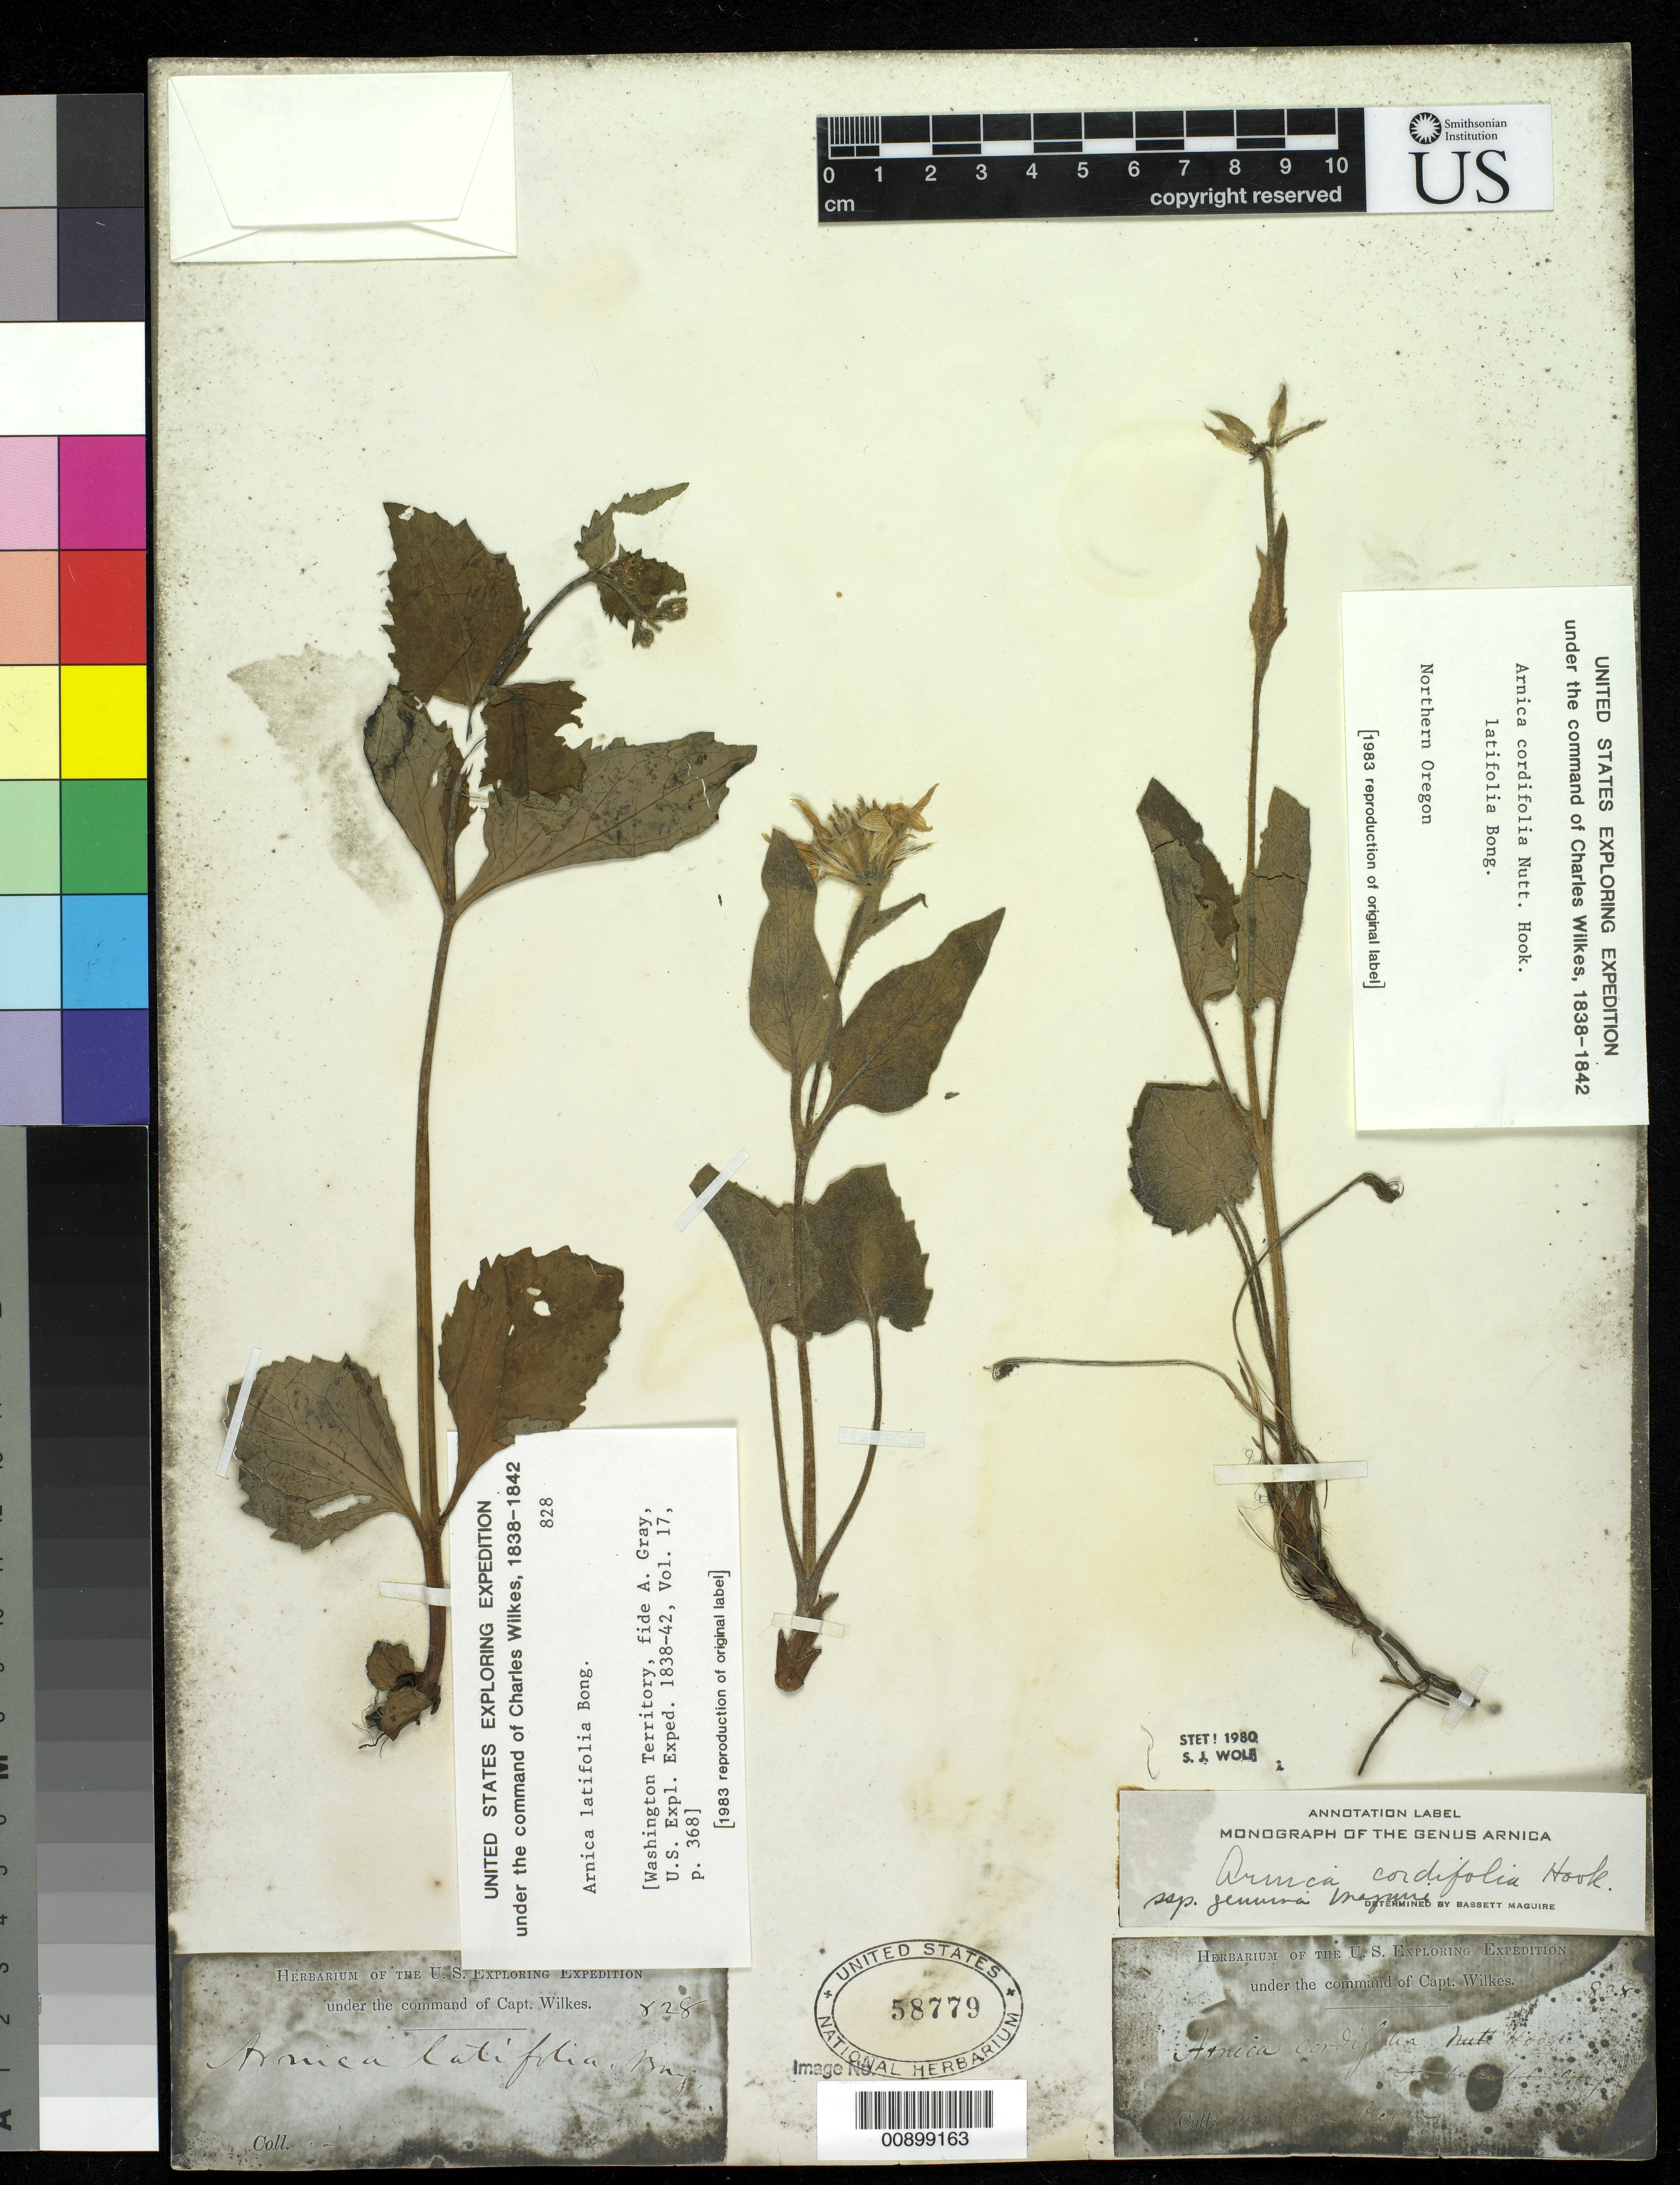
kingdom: Plantae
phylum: Tracheophyta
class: Magnoliopsida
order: Asterales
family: Asteraceae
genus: Arnica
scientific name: Arnica cordifolia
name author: Hook.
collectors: Wilkes Explor. Exped.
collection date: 1838/1842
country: United States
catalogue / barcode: US 58779